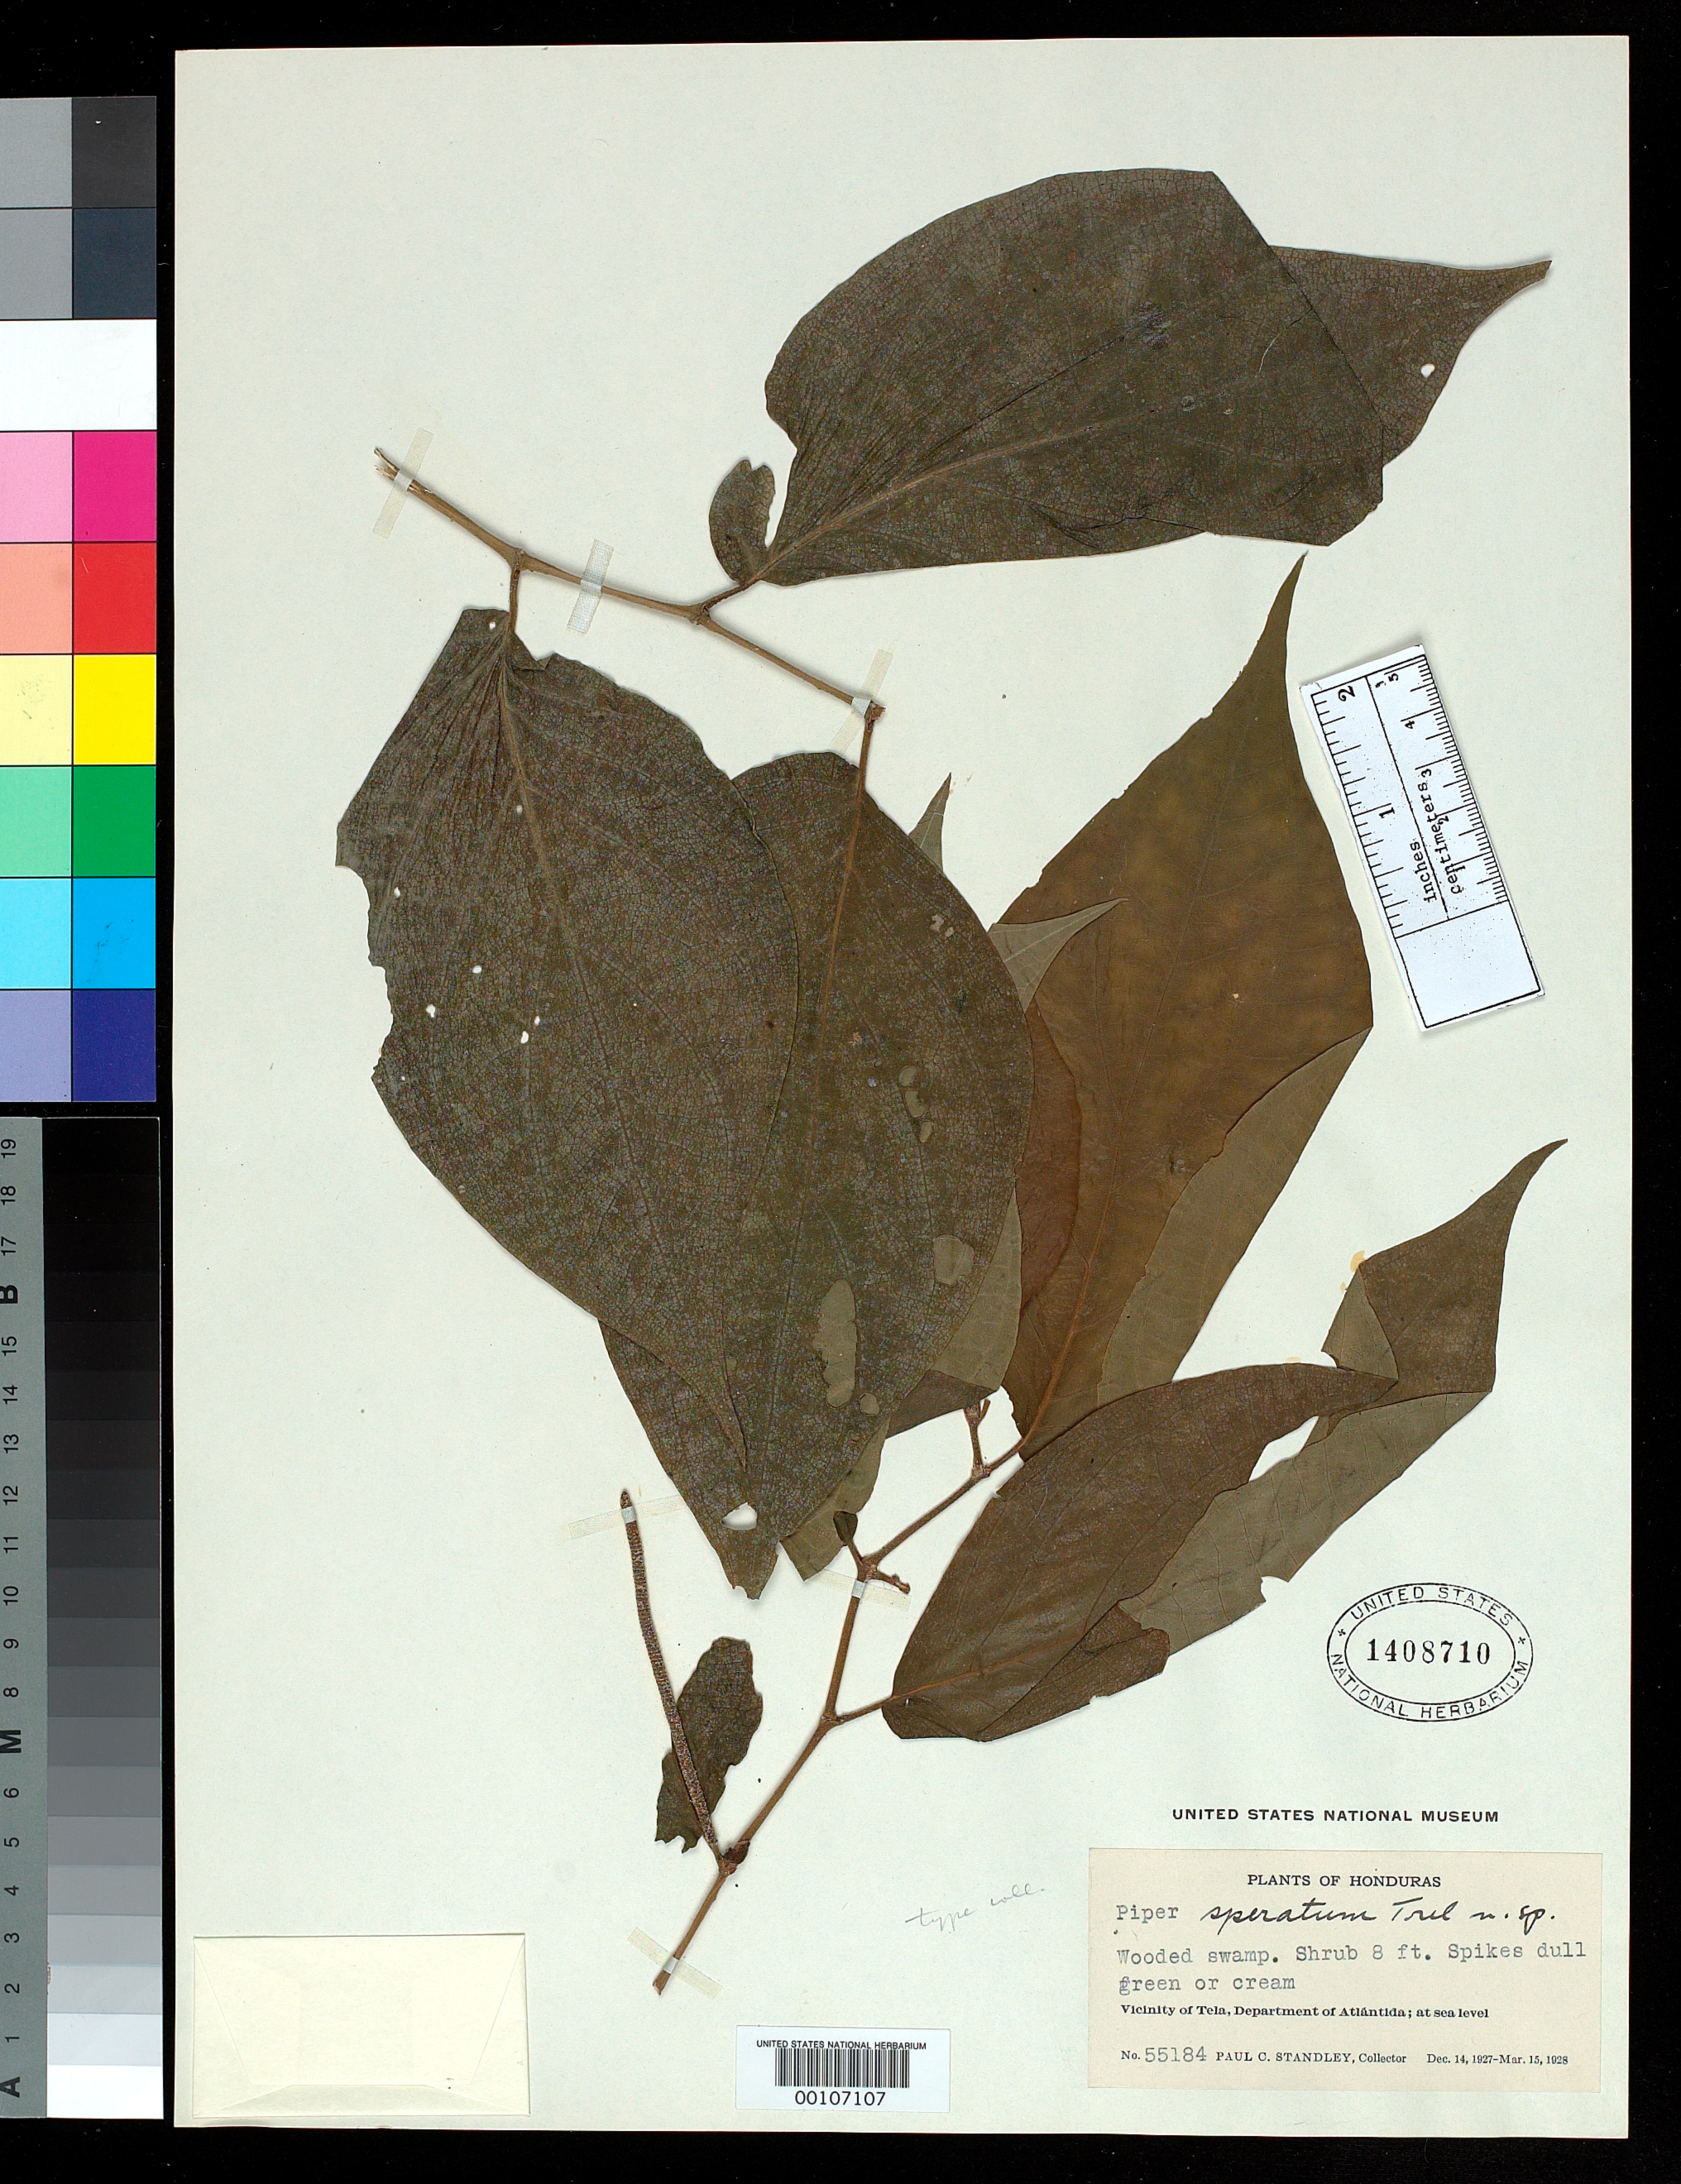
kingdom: Plantae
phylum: Tracheophyta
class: Magnoliopsida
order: Piperales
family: Piperaceae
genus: Piper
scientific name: Piper speratum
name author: Trel.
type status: Isotype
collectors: P. C. Standley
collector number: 55184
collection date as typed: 22 Jan 1928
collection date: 1928-01-22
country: Honduras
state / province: Atlántida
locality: Near Tela; alt. sea level.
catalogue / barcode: US 1408710